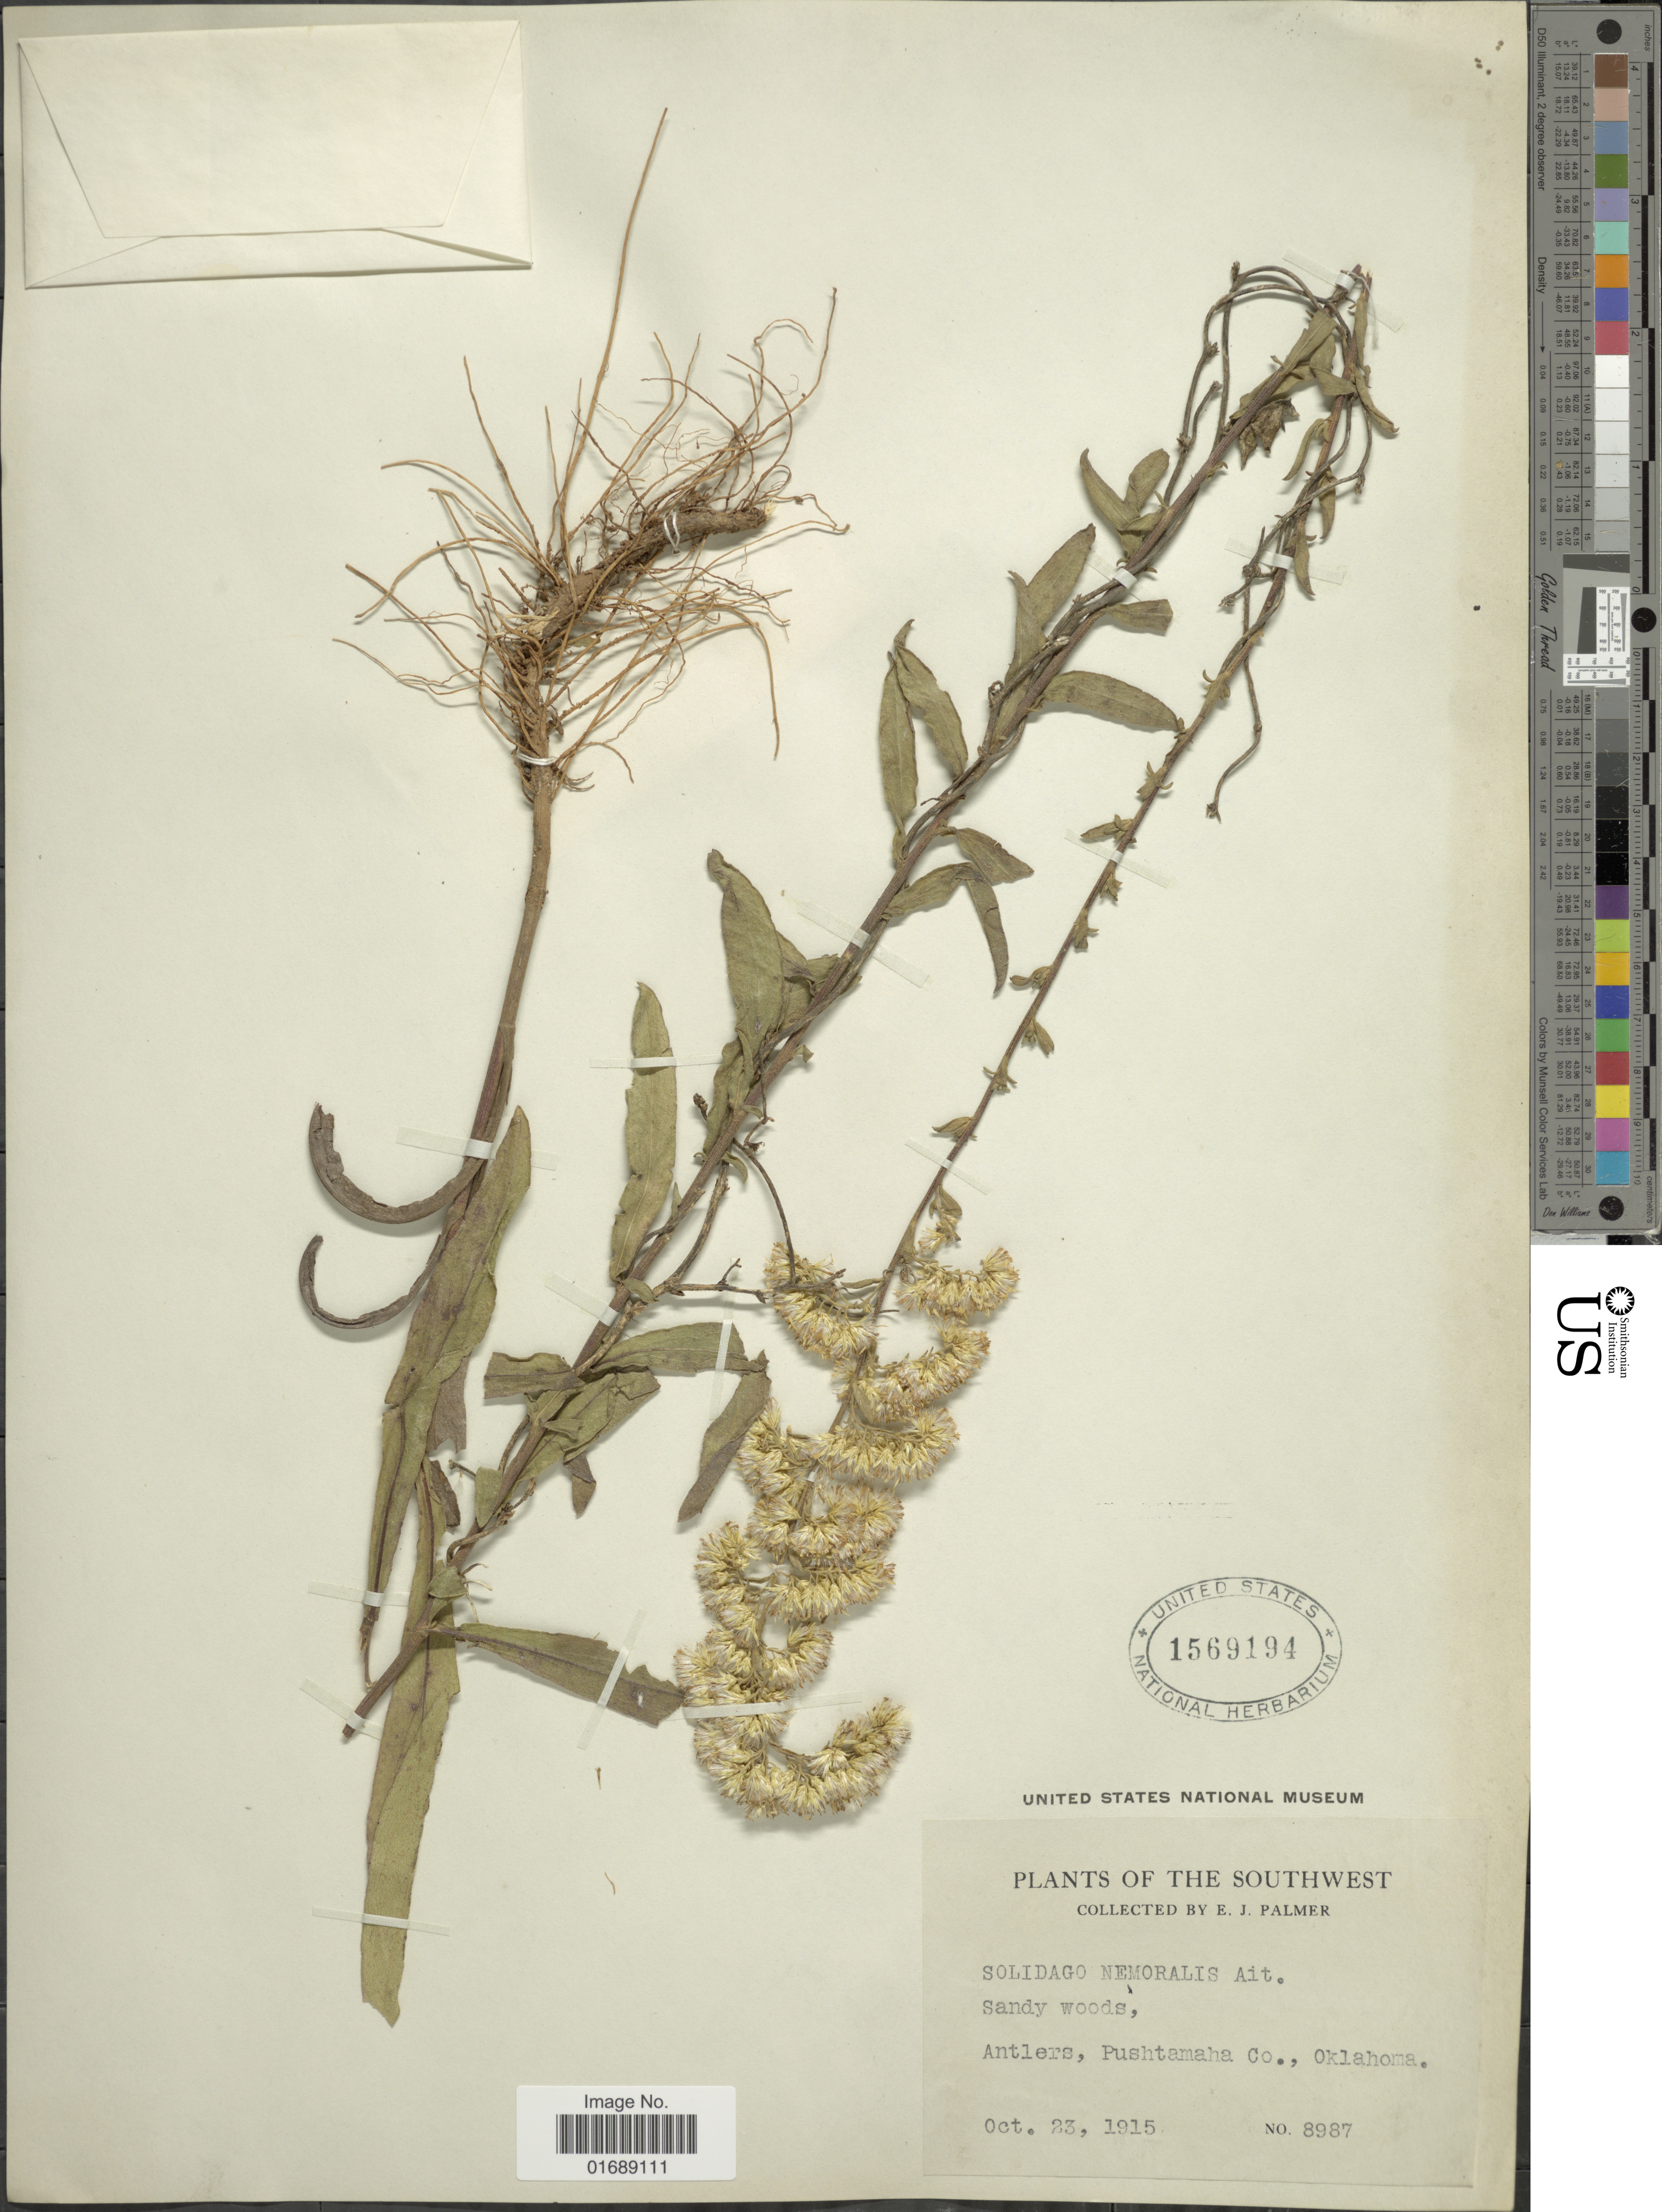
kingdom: Plantae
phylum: Tracheophyta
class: Magnoliopsida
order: Asterales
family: Asteraceae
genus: Solidago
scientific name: Solidago nemoralis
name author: Aiton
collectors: E. J. Palmer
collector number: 8987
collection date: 1915-10-23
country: United States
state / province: Oklahoma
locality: The Southwest, Antlers, Pushtamaha Co.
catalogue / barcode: US 1569194